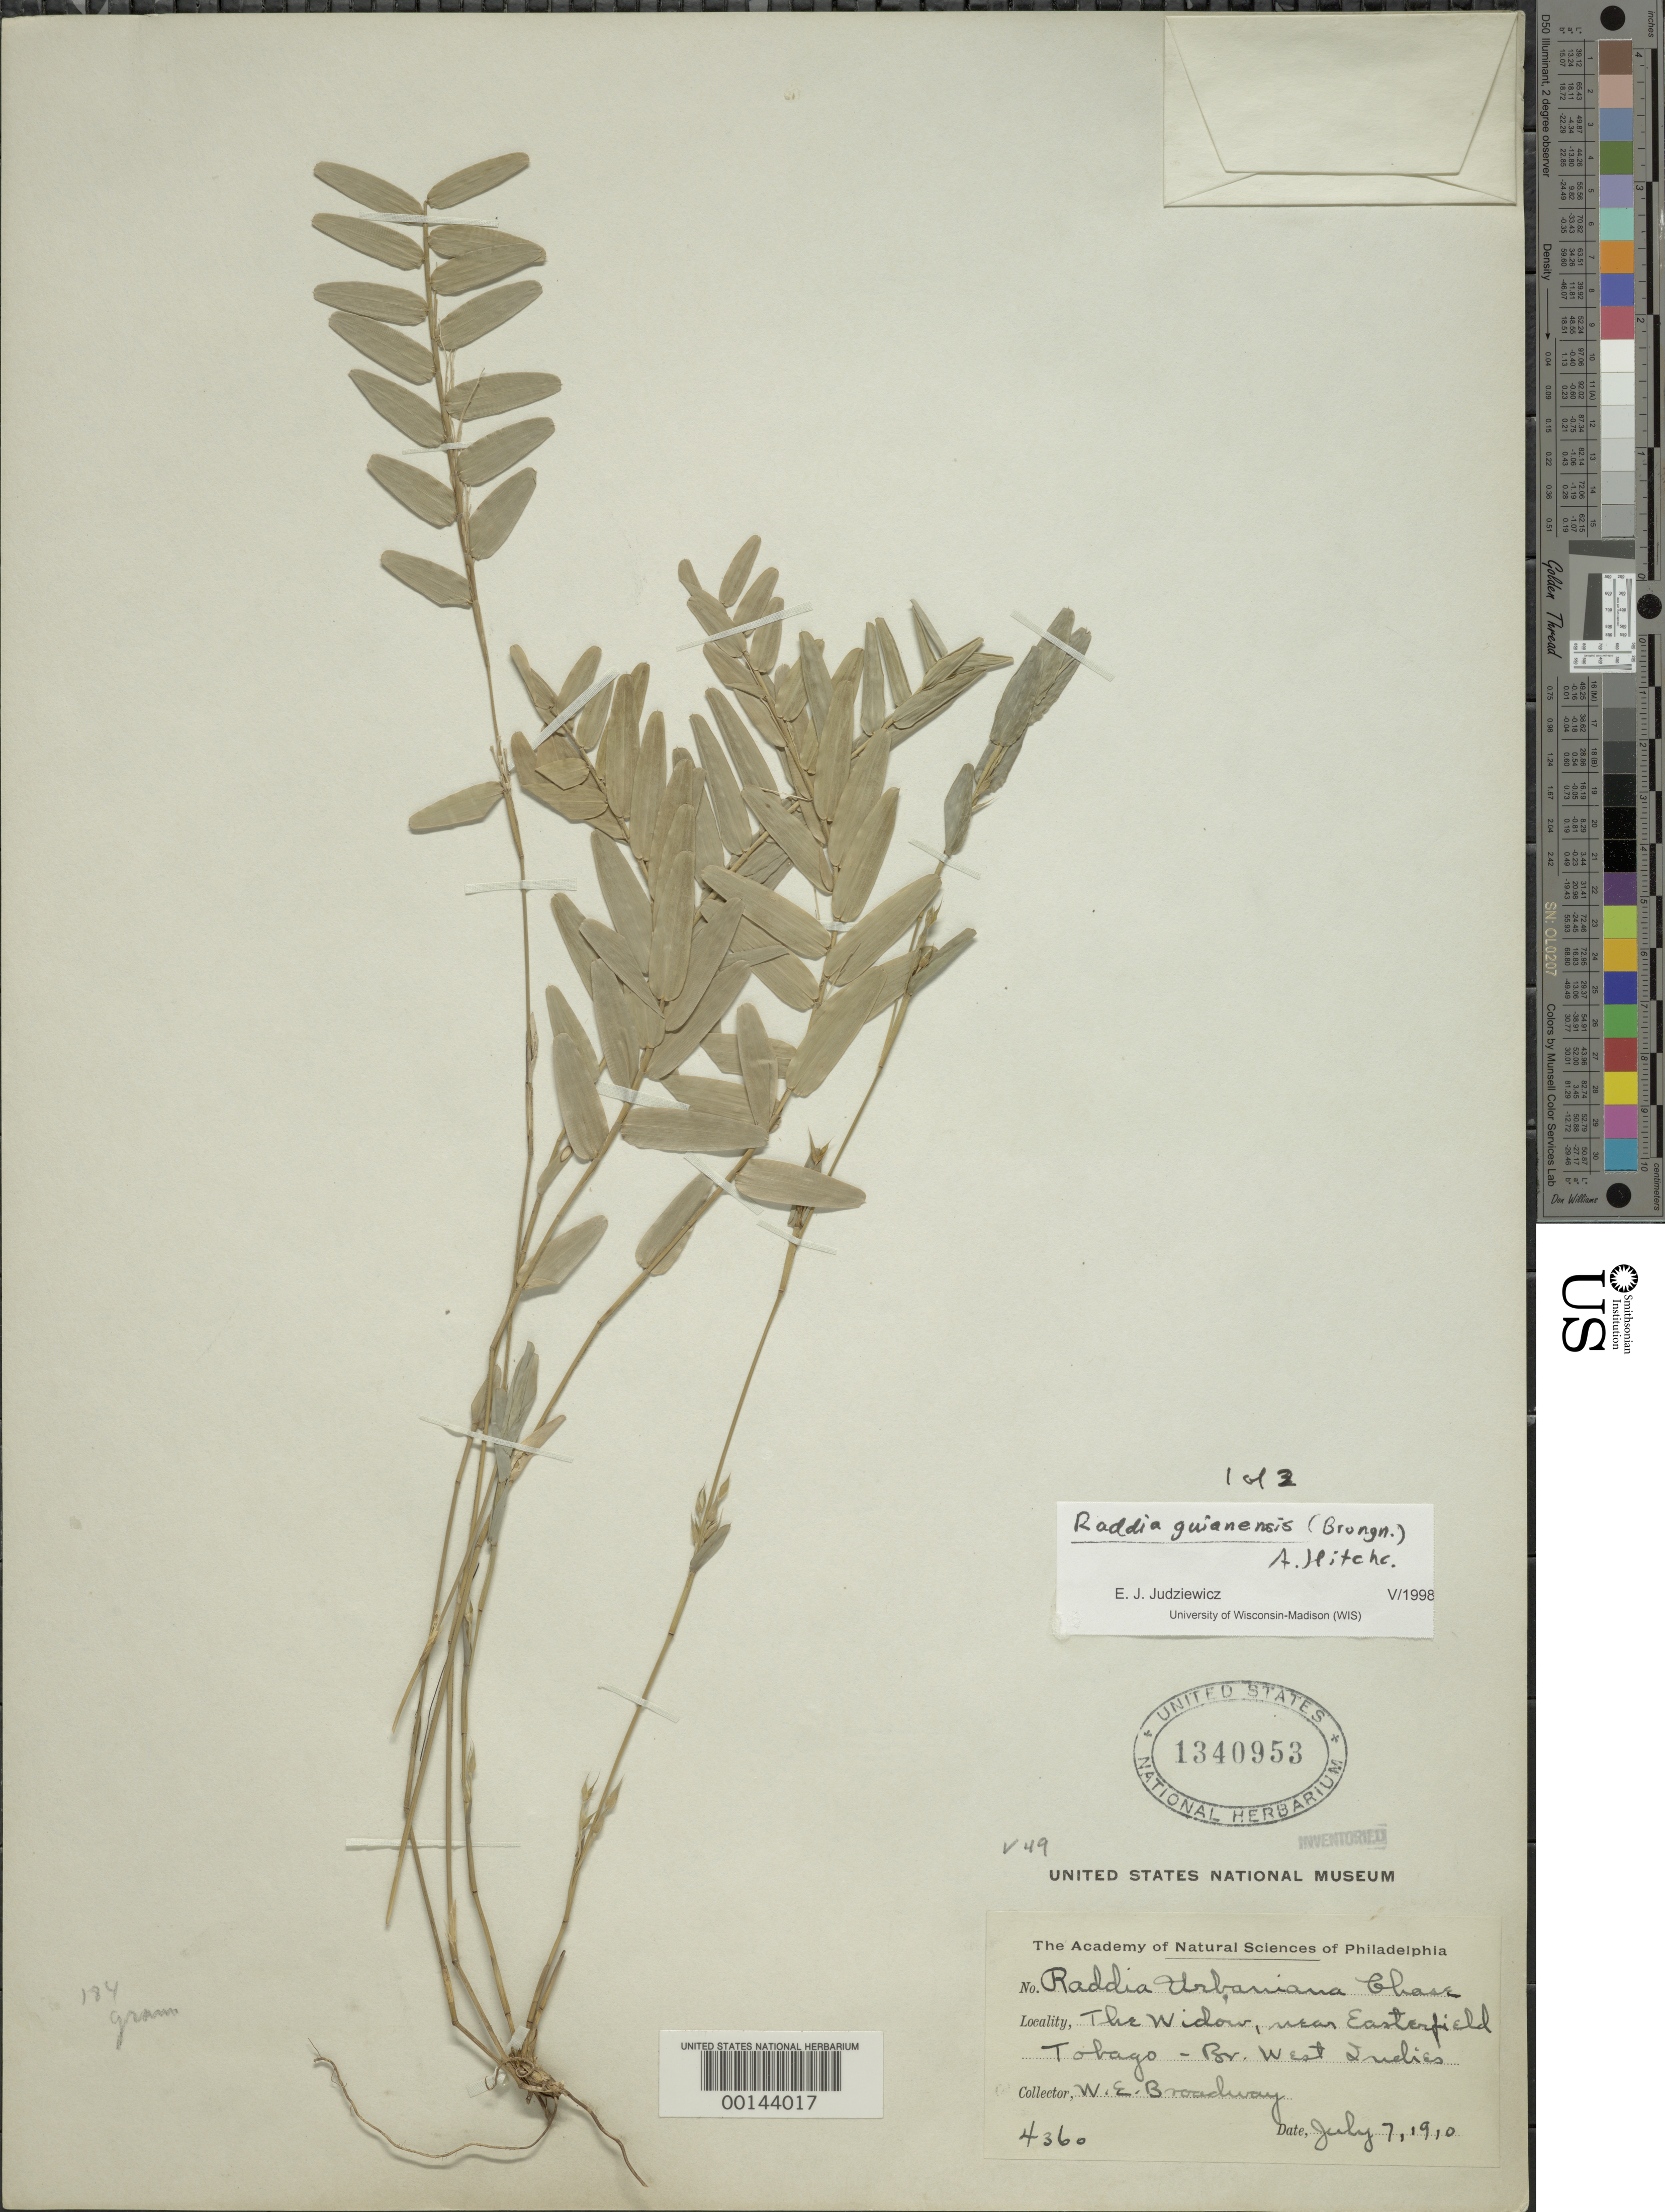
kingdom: Plantae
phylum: Tracheophyta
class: Liliopsida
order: Poales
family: Poaceae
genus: Raddia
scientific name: Raddia guianensis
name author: (Brongn.) Hitchc.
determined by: Judziewicz, E. J.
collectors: W. E. Broadway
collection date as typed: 07 Jul 1910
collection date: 1910-07-07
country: Trinidad and Tobago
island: Tobago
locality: Easterfield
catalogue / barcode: US 1340953